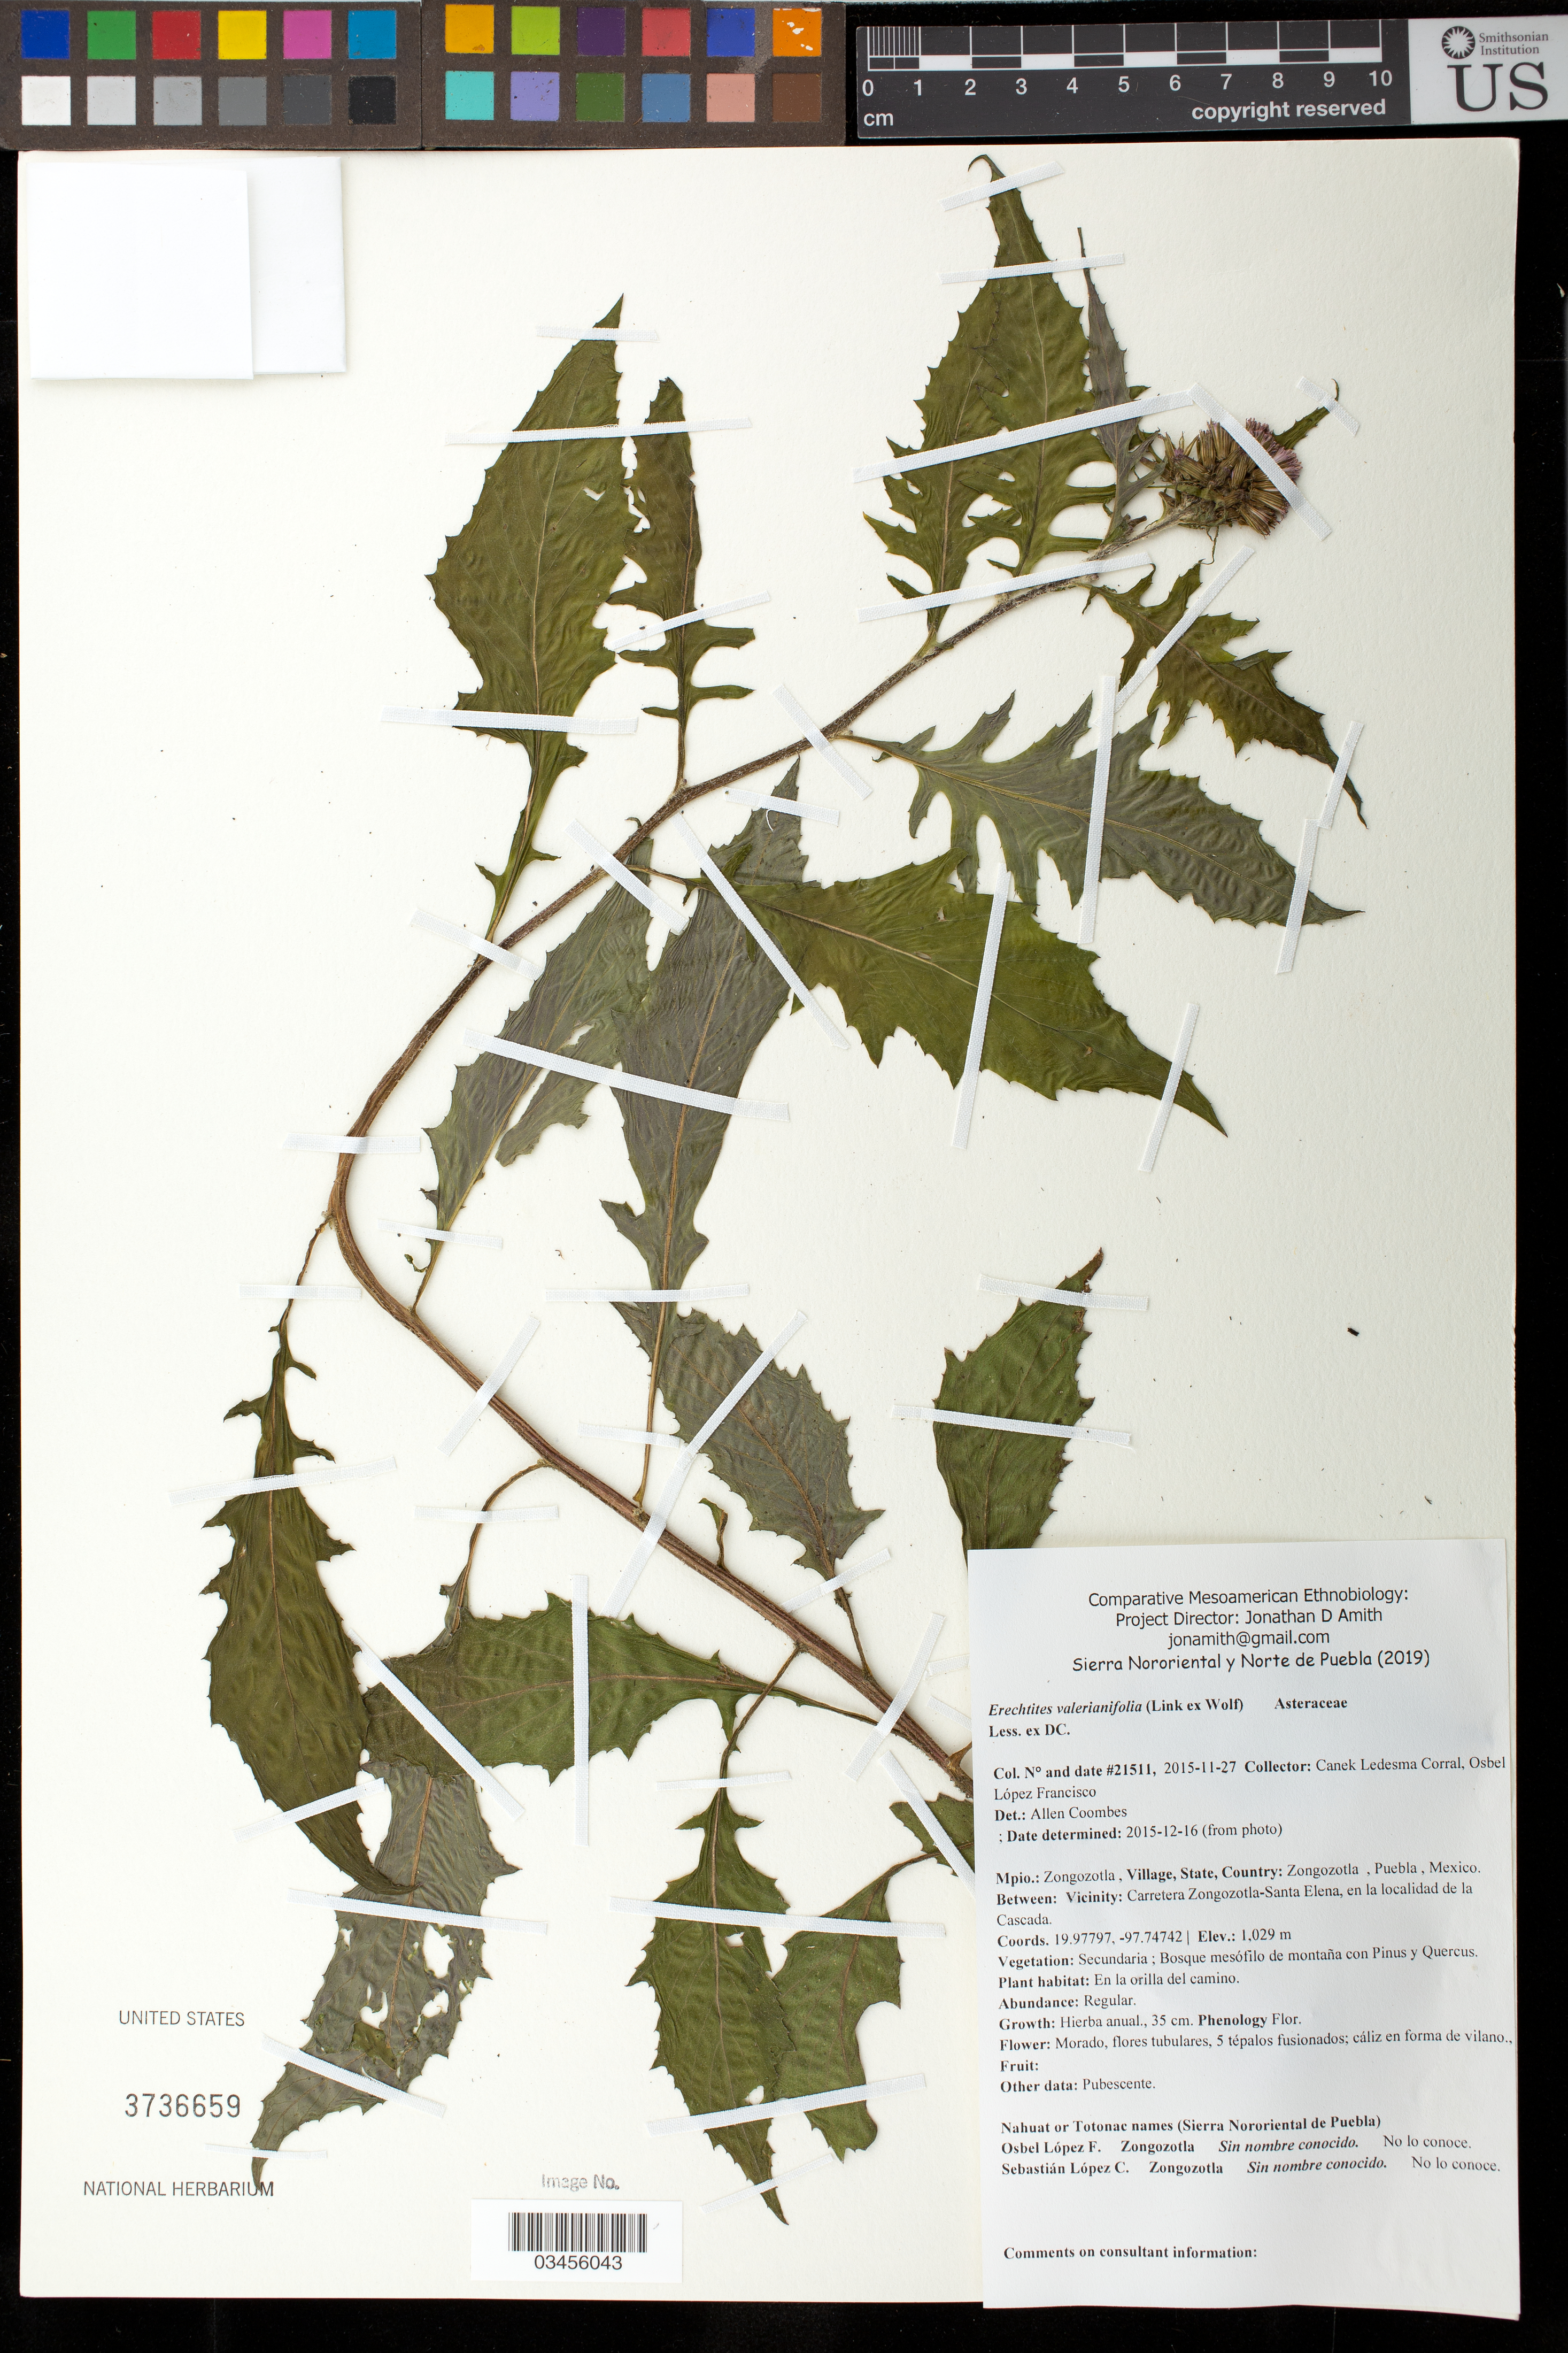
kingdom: Plantae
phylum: Tracheophyta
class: Magnoliopsida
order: Asterales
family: Asteraceae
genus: Erechtites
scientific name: Erechtites valerianifolius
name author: (Link ex Spreng.) DC.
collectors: Canek Ledesma C. & O. López Francisco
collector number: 21511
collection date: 2015-11-27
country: México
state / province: Puebla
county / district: Zongozotla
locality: PUEBLO: Zongozotla; LOCALIDAD EXACTA: Carretera Zongozotla-Santa Elena, en la localidad de la Cascada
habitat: Bosque mesófilo de montaña con Pinus y Quercus | En la orilla del camino.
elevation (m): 1029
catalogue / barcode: US 3736659